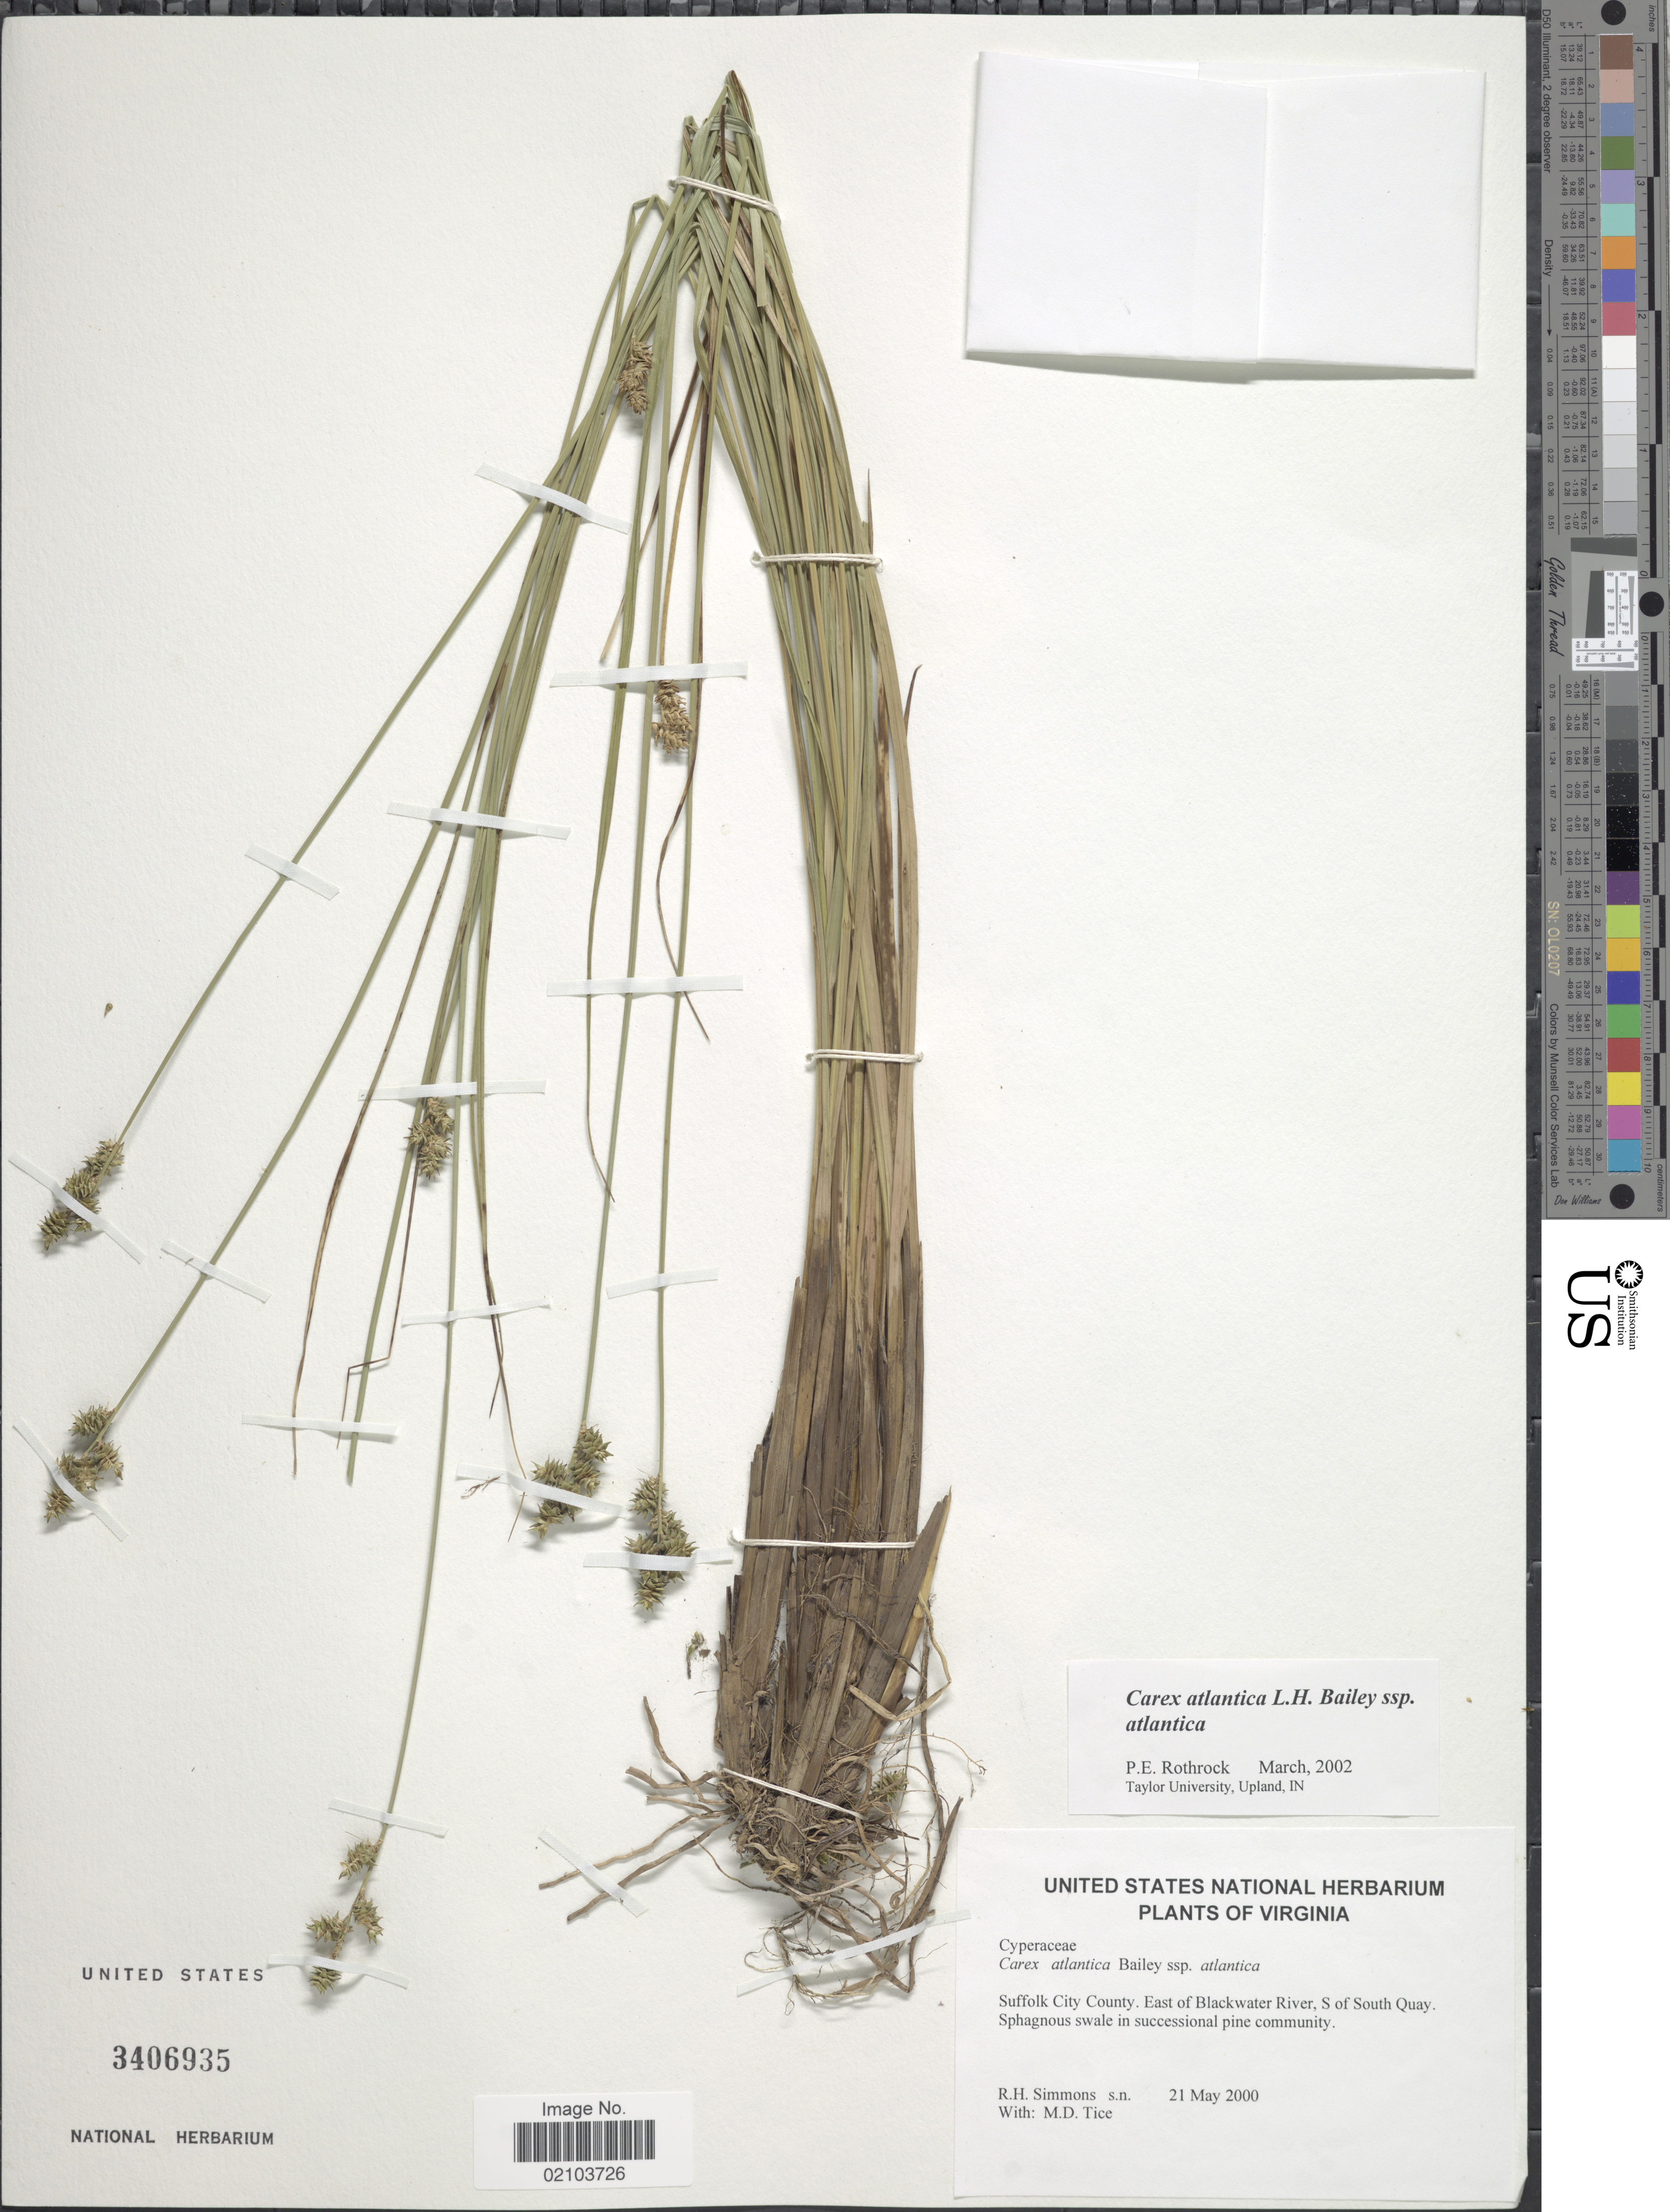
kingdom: Plantae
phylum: Tracheophyta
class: Liliopsida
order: Poales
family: Cyperaceae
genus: Carex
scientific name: Carex atlantica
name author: L.H. Bailey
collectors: R. H. Simmons & M. Tice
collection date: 2000-05-21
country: United States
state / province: Virginia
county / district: City of Suffolk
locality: Suffolk City County. East of Blackwater River, S of South Quay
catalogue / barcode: US 3406935